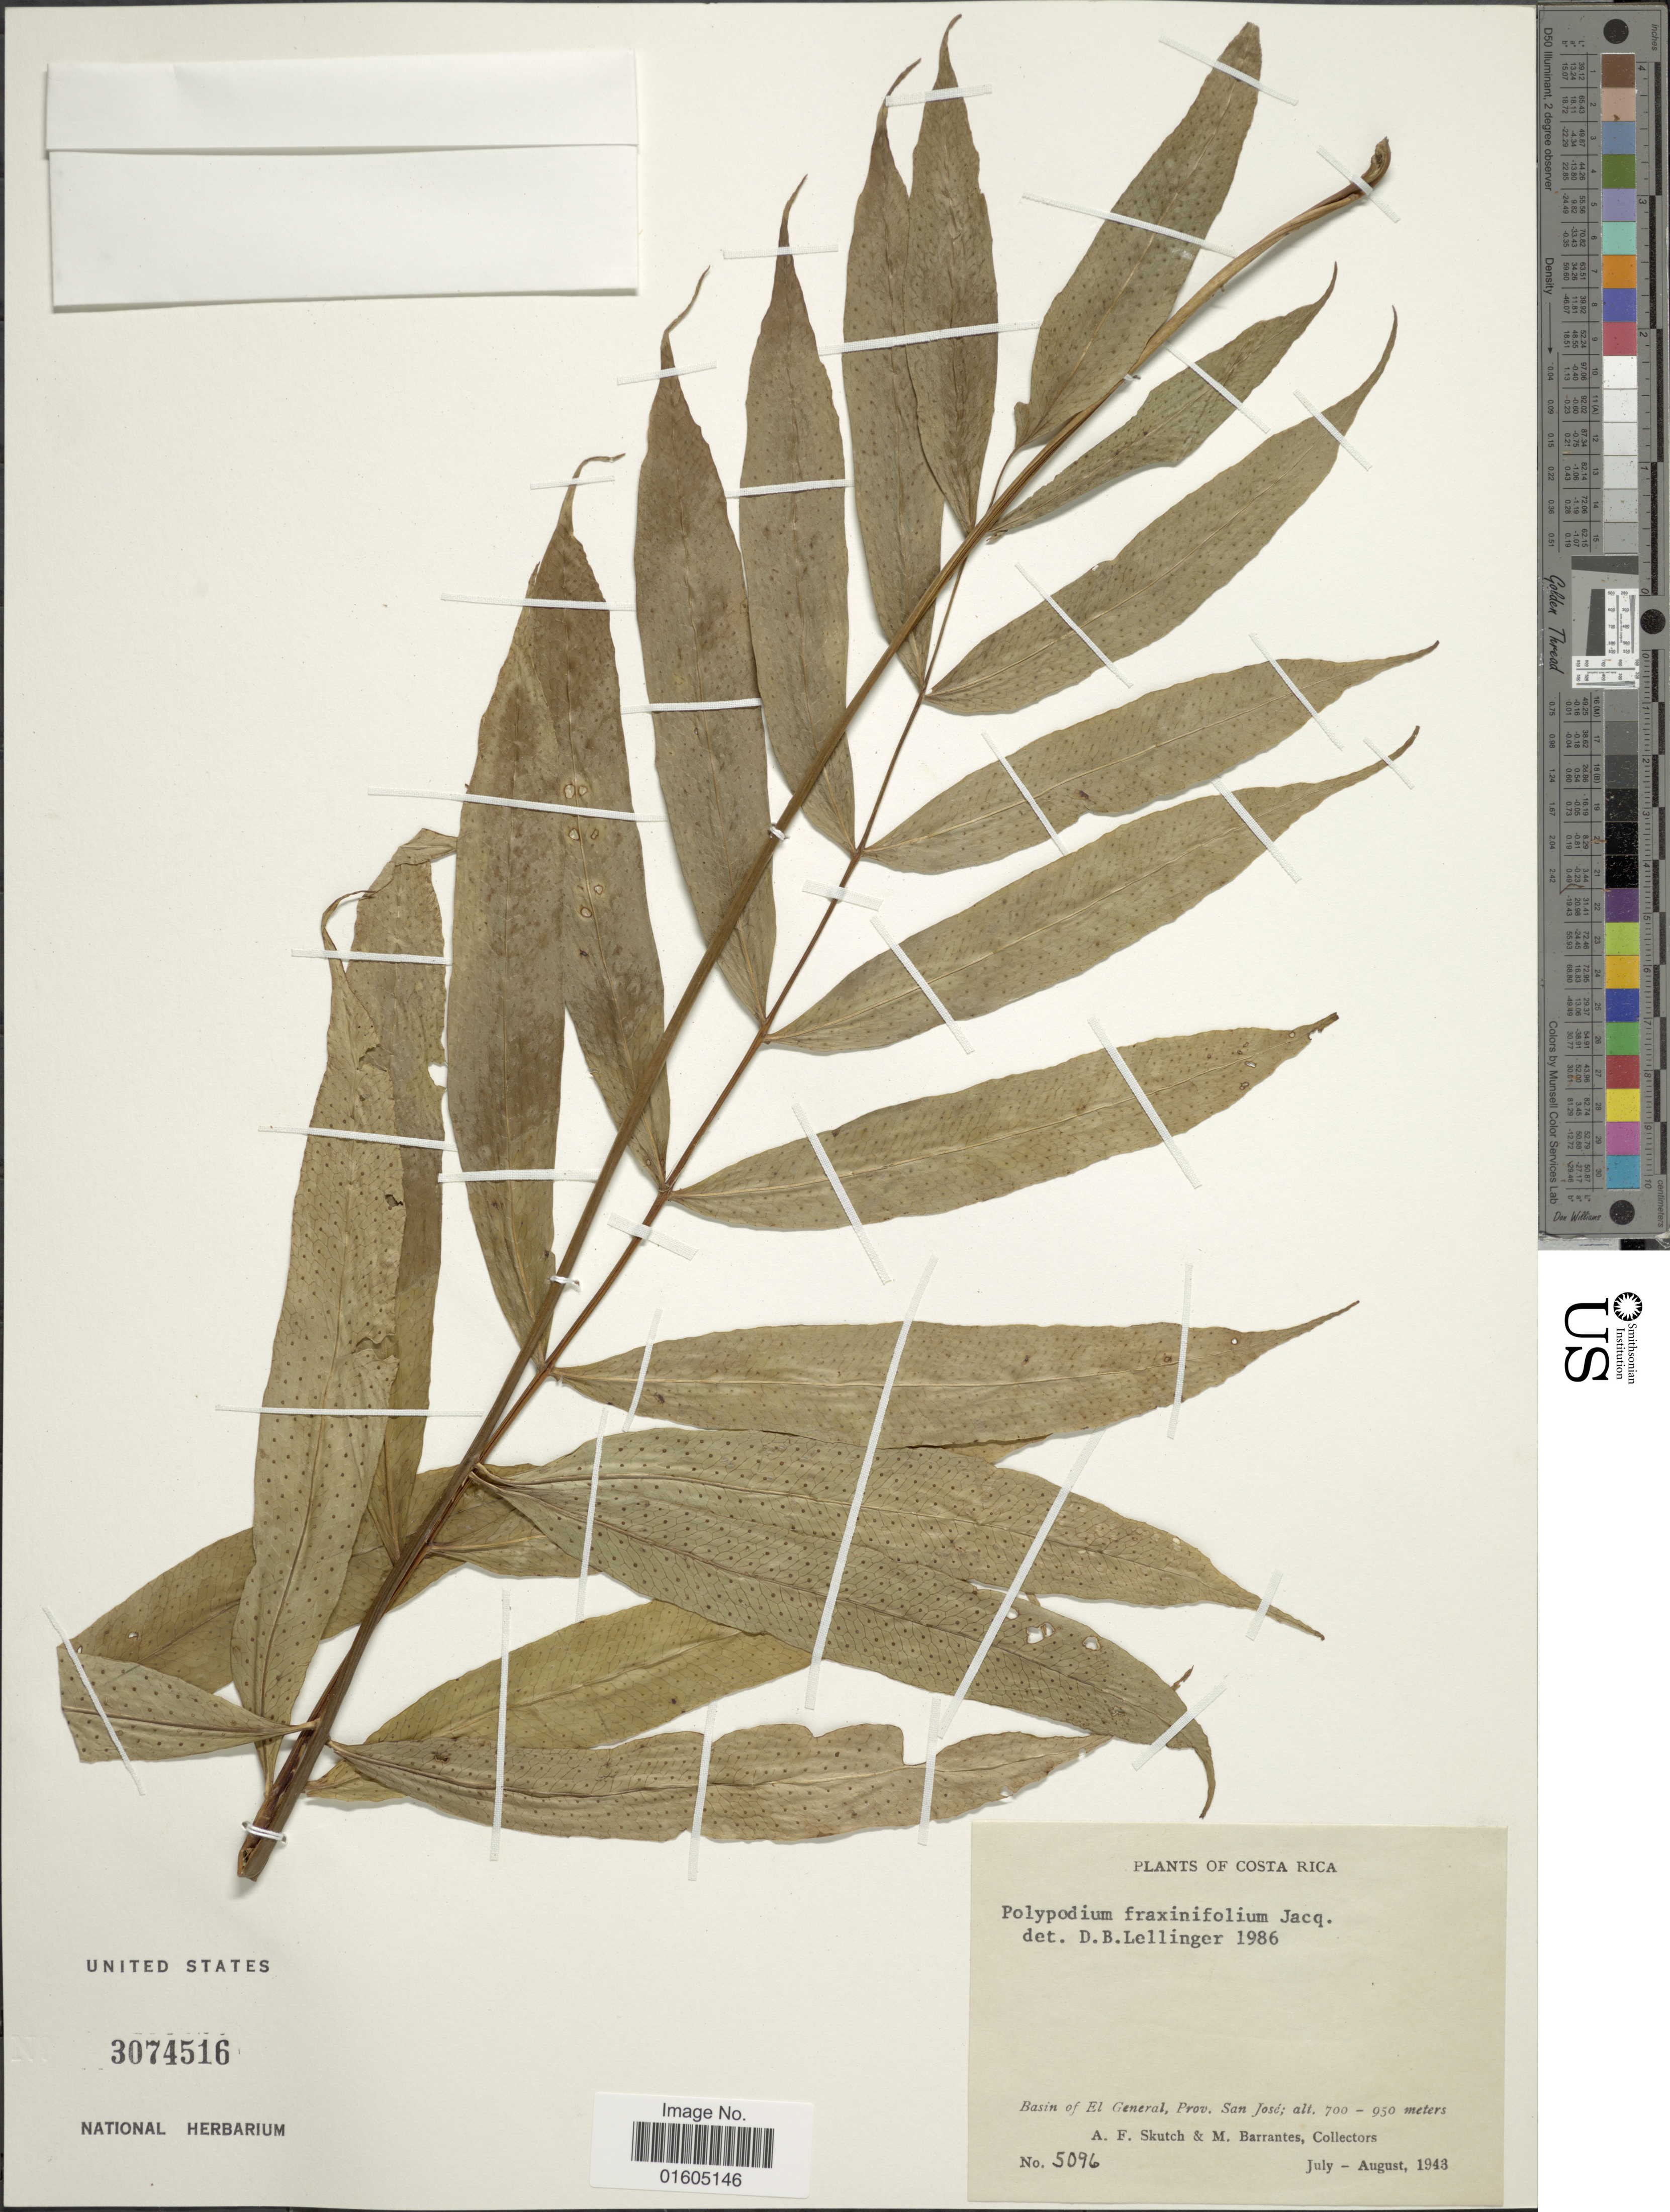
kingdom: Plantae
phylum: Tracheophyta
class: Polypodiopsida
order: Polypodiales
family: Polypodiaceae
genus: Serpocaulon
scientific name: Serpocaulon fraxinifolium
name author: (Jacq.) A.R. Sm.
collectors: A. F. Skutch & M. Barrantes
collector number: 5096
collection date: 1943-07/1943-08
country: Costa Rica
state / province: San José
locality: Costa Rica. Basin of El Generalm Prov. San Jose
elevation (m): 700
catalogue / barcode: US 3074516